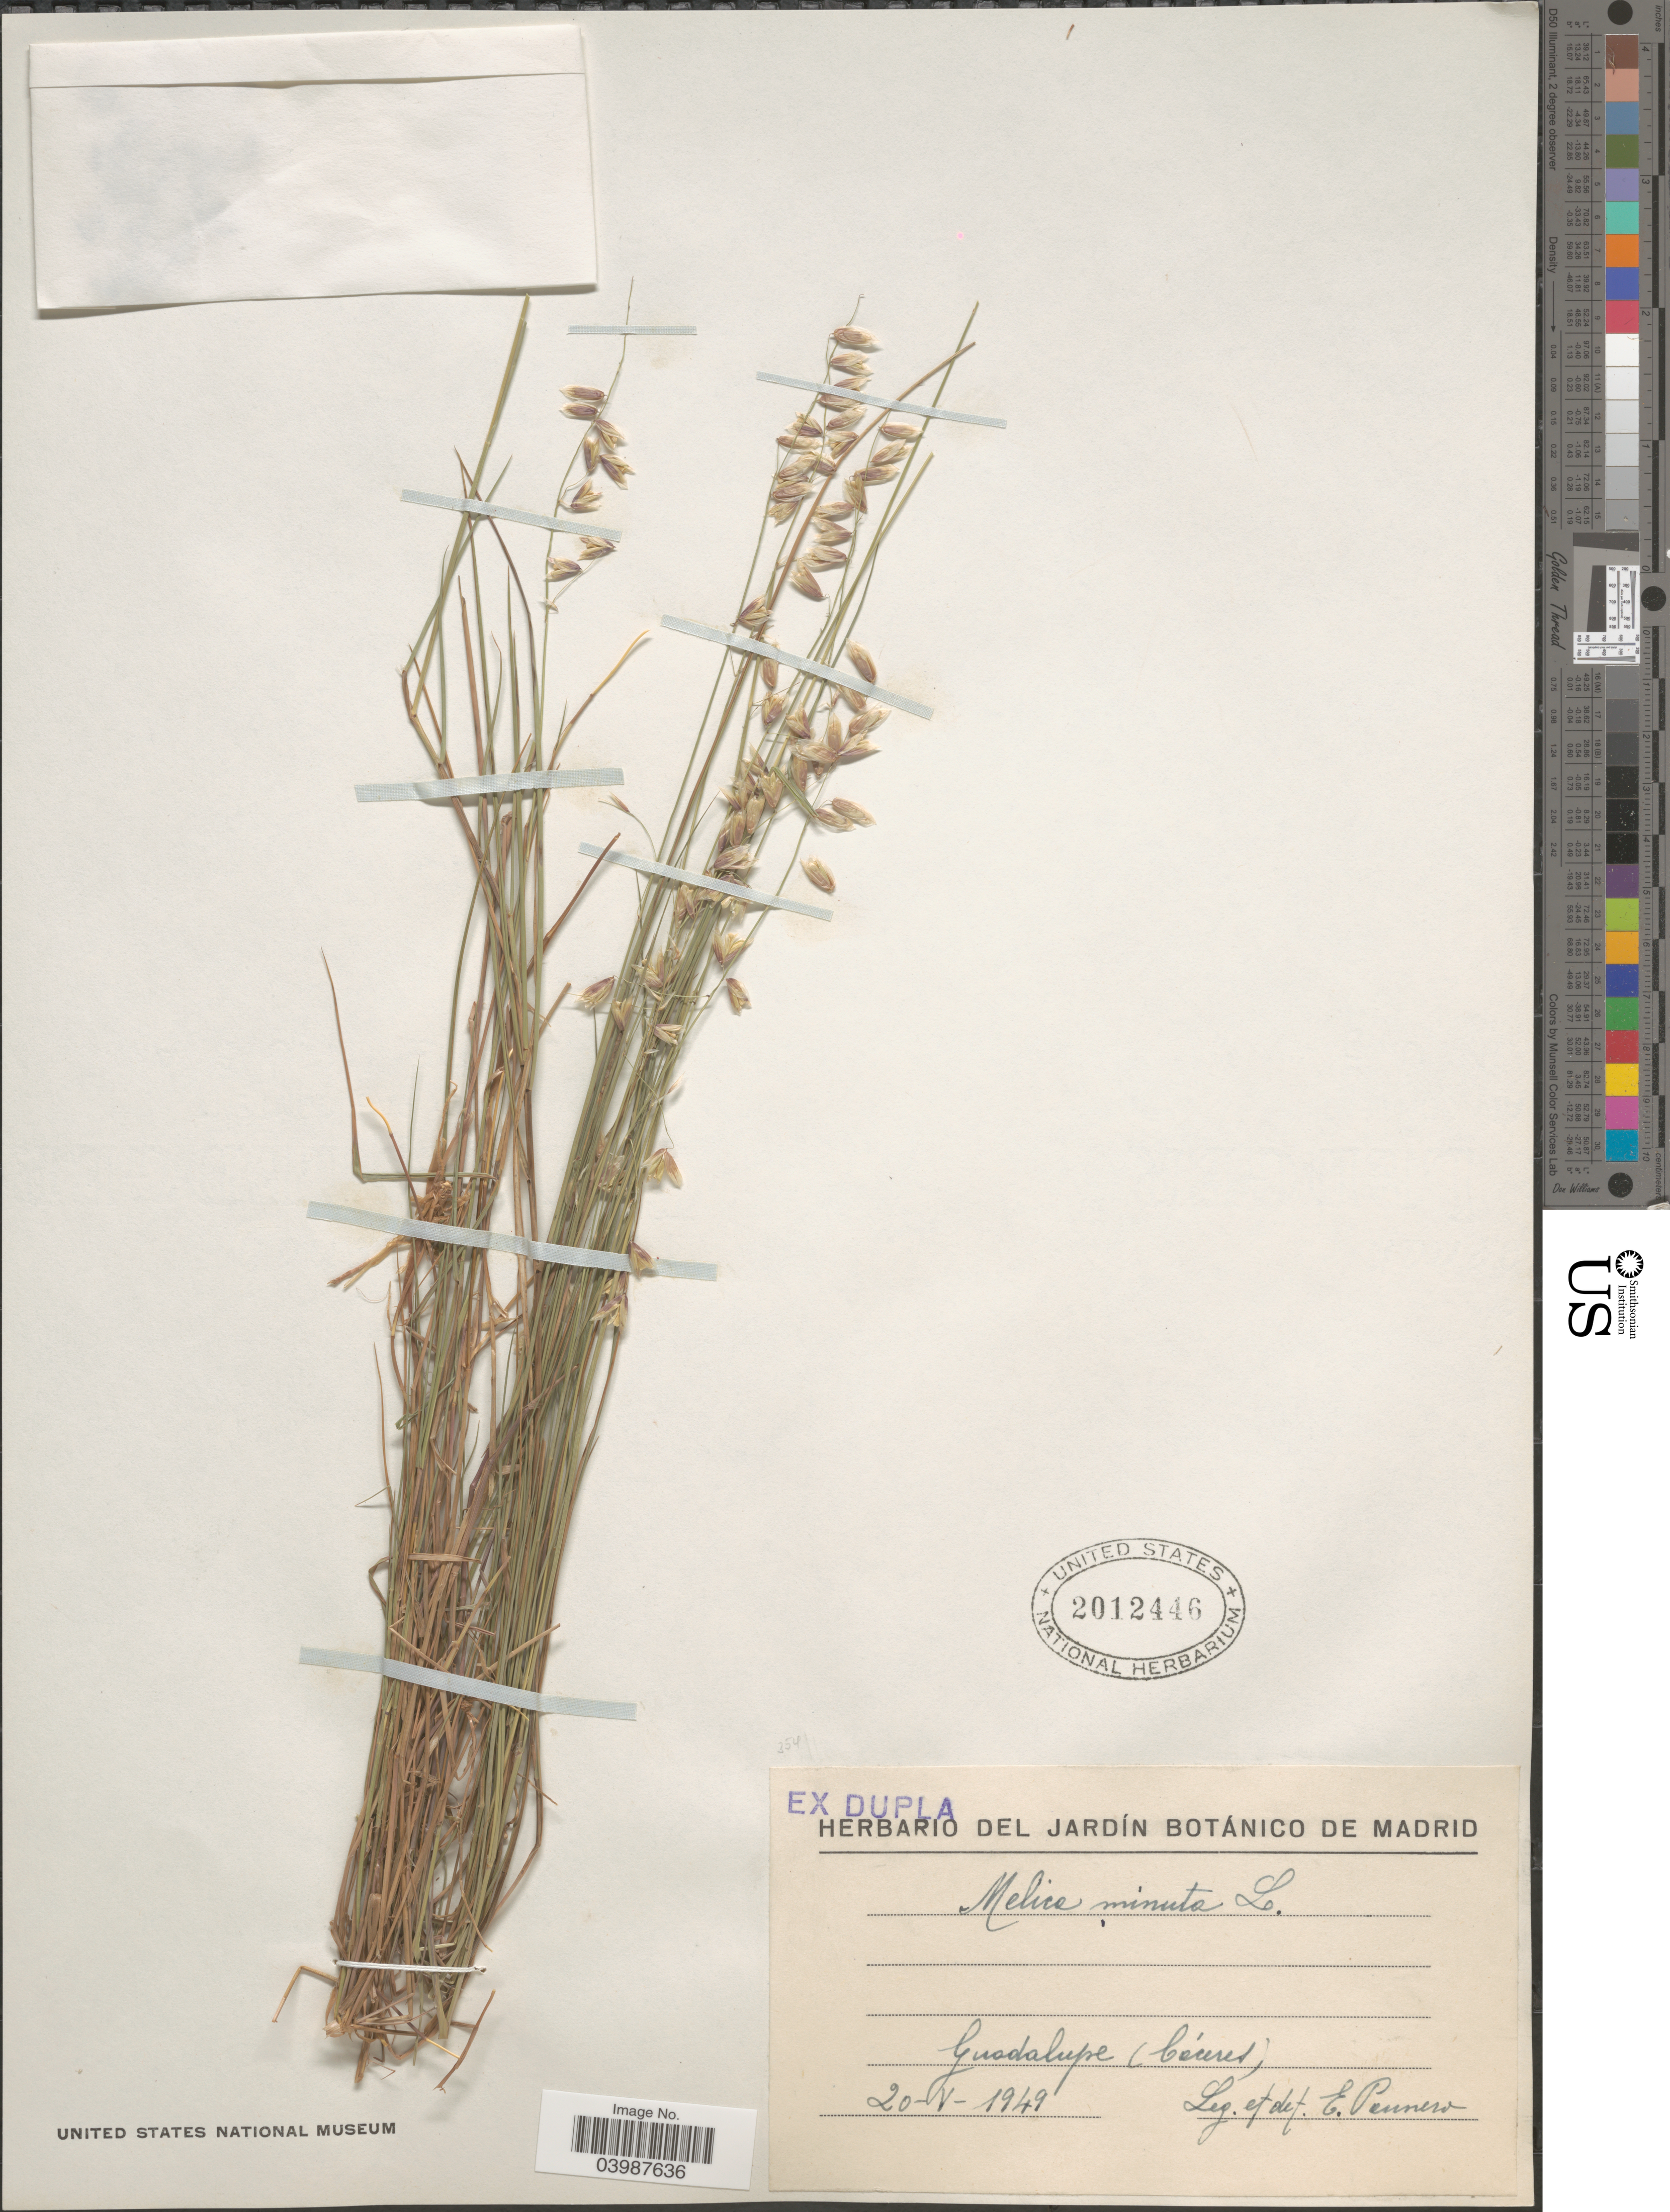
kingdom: Plantae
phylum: Tracheophyta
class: Liliopsida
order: Poales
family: Poaceae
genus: Melica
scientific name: Melica minuta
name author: L.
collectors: E. Peunero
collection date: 1949-05-20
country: Spain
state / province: Madrid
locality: Guadalupe (Céceres).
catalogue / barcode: US 2012446